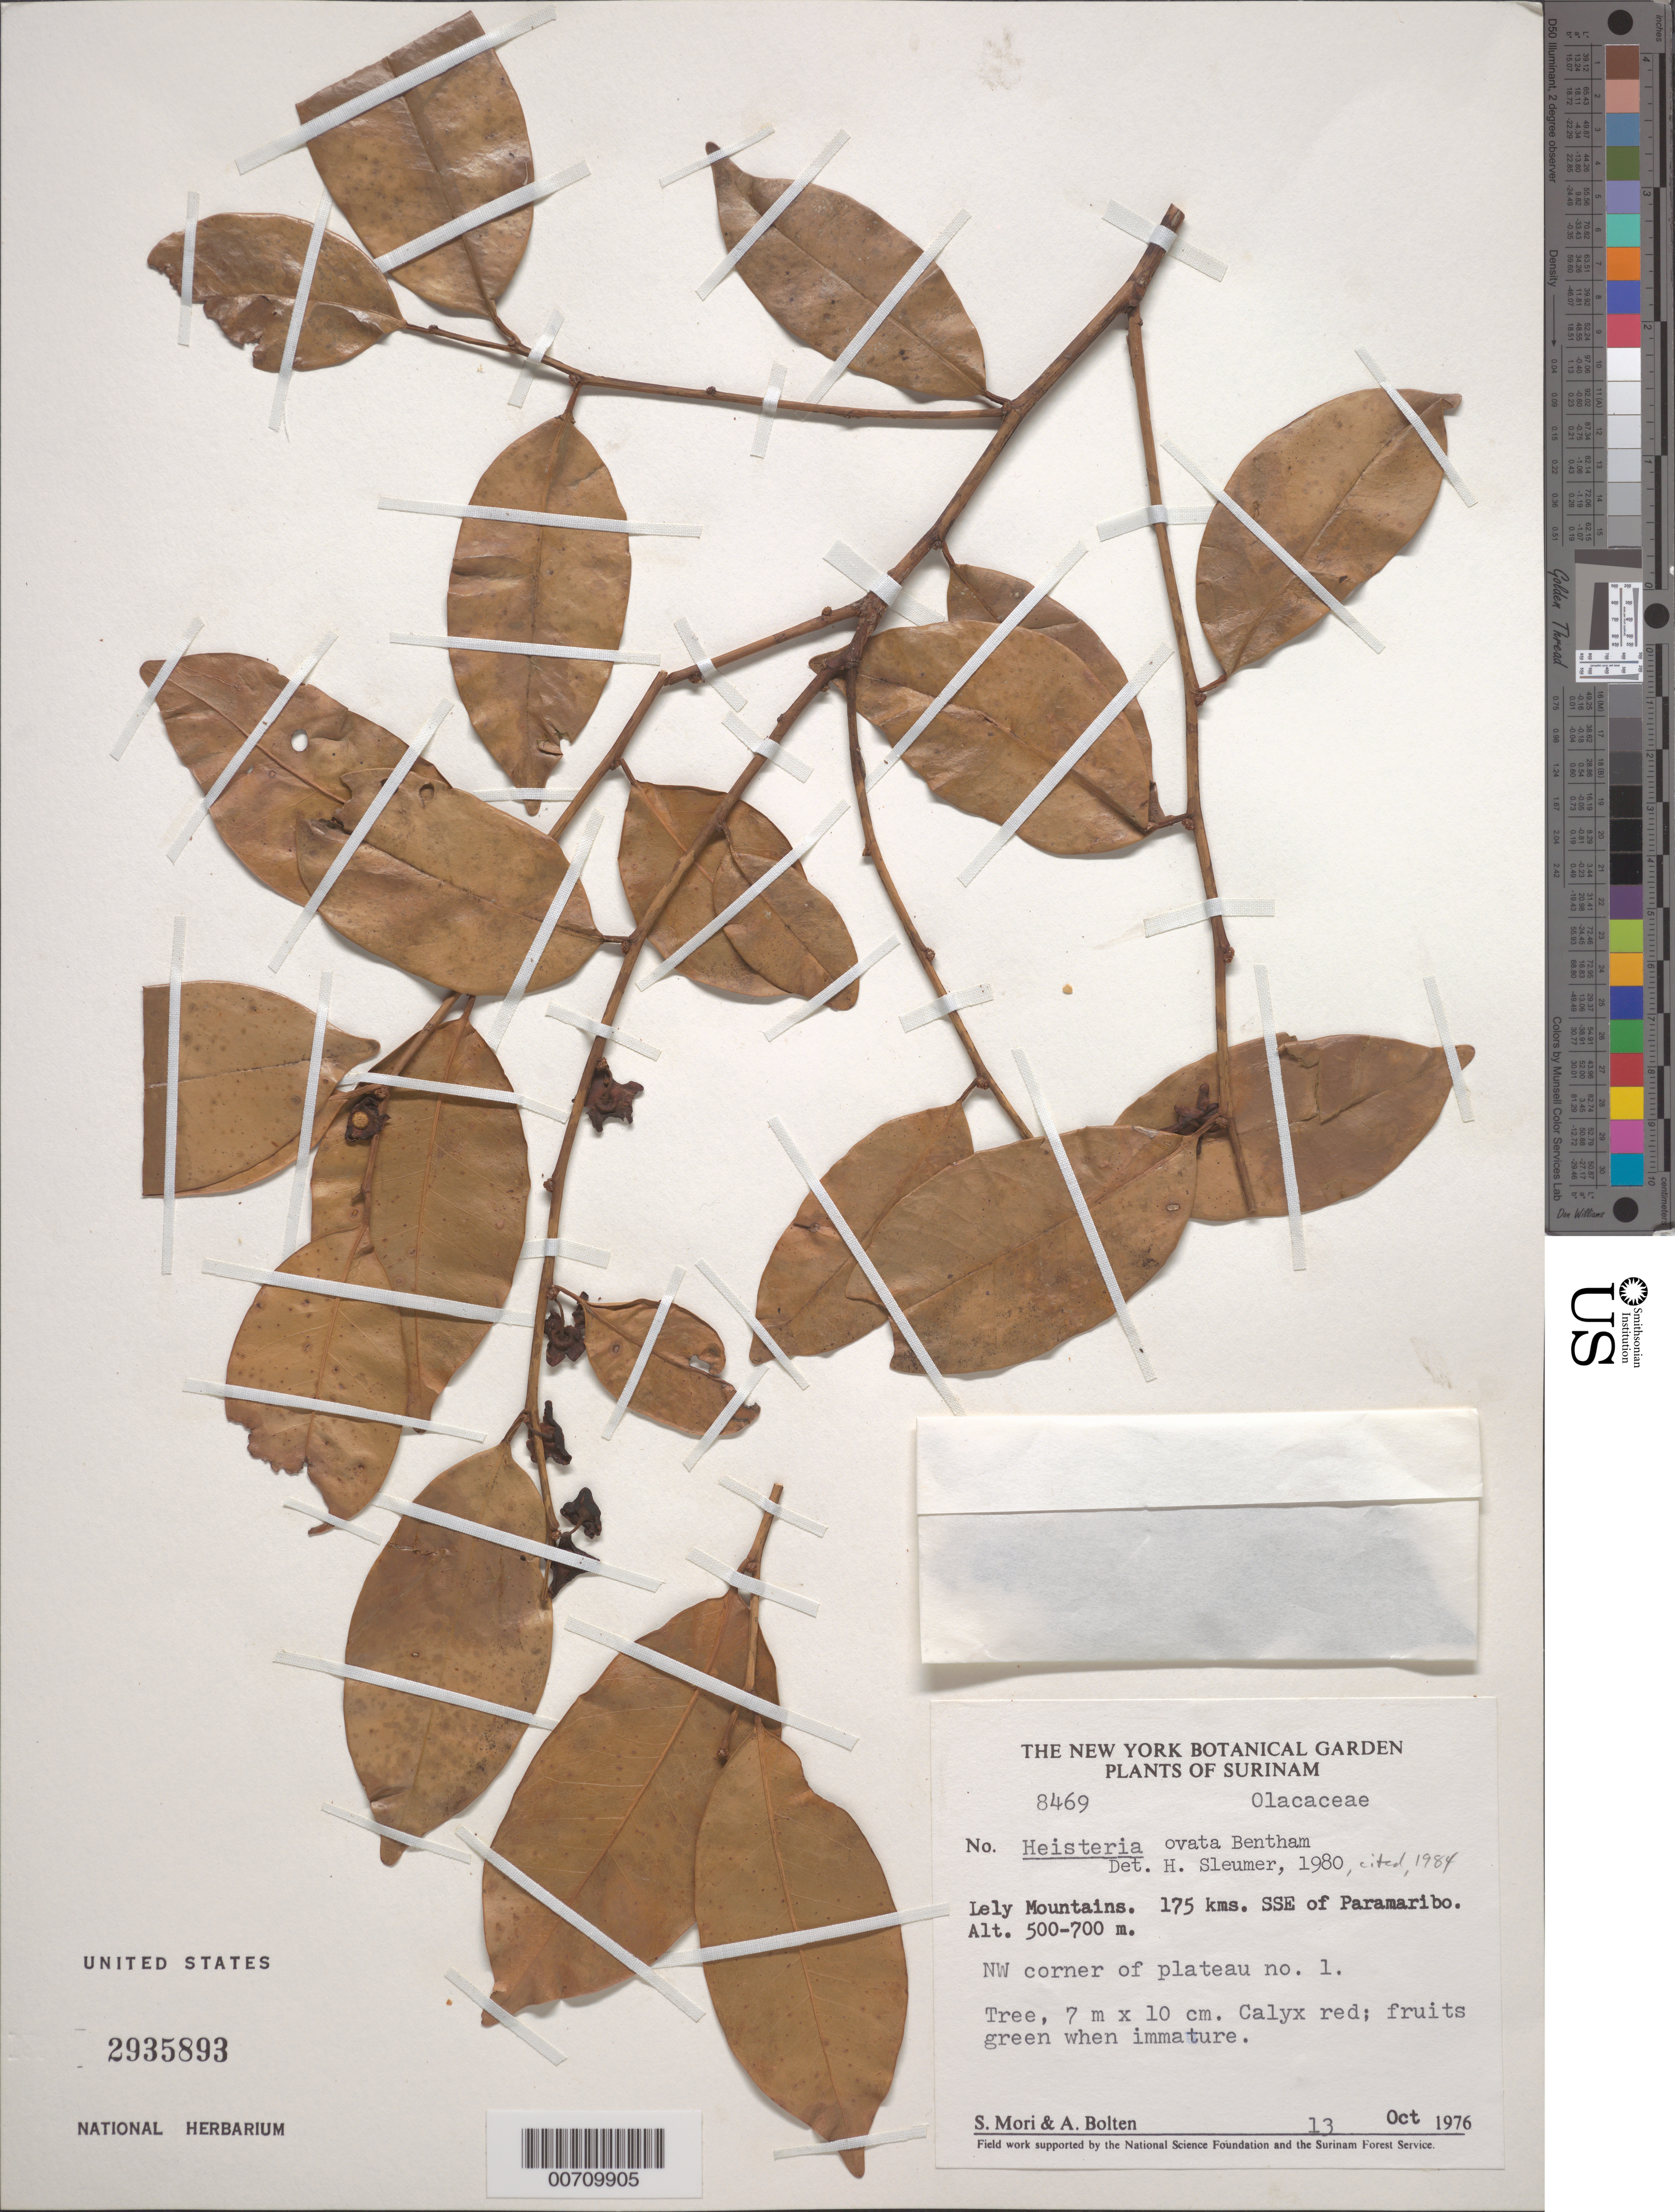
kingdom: Plantae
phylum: Tracheophyta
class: Magnoliopsida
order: Santalales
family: Erythropalaceae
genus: Heisteria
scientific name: Heisteria ovata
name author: Benth.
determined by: Sleumer, H. O.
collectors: S. Mori & A. Bolten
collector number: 8469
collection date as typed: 13-Oct-76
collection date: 1976-10-13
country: Suriname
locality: Lely Mts., 175 km SSE of Paramaribo, NW corner of plateau no. 1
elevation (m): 500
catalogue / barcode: US 2935893